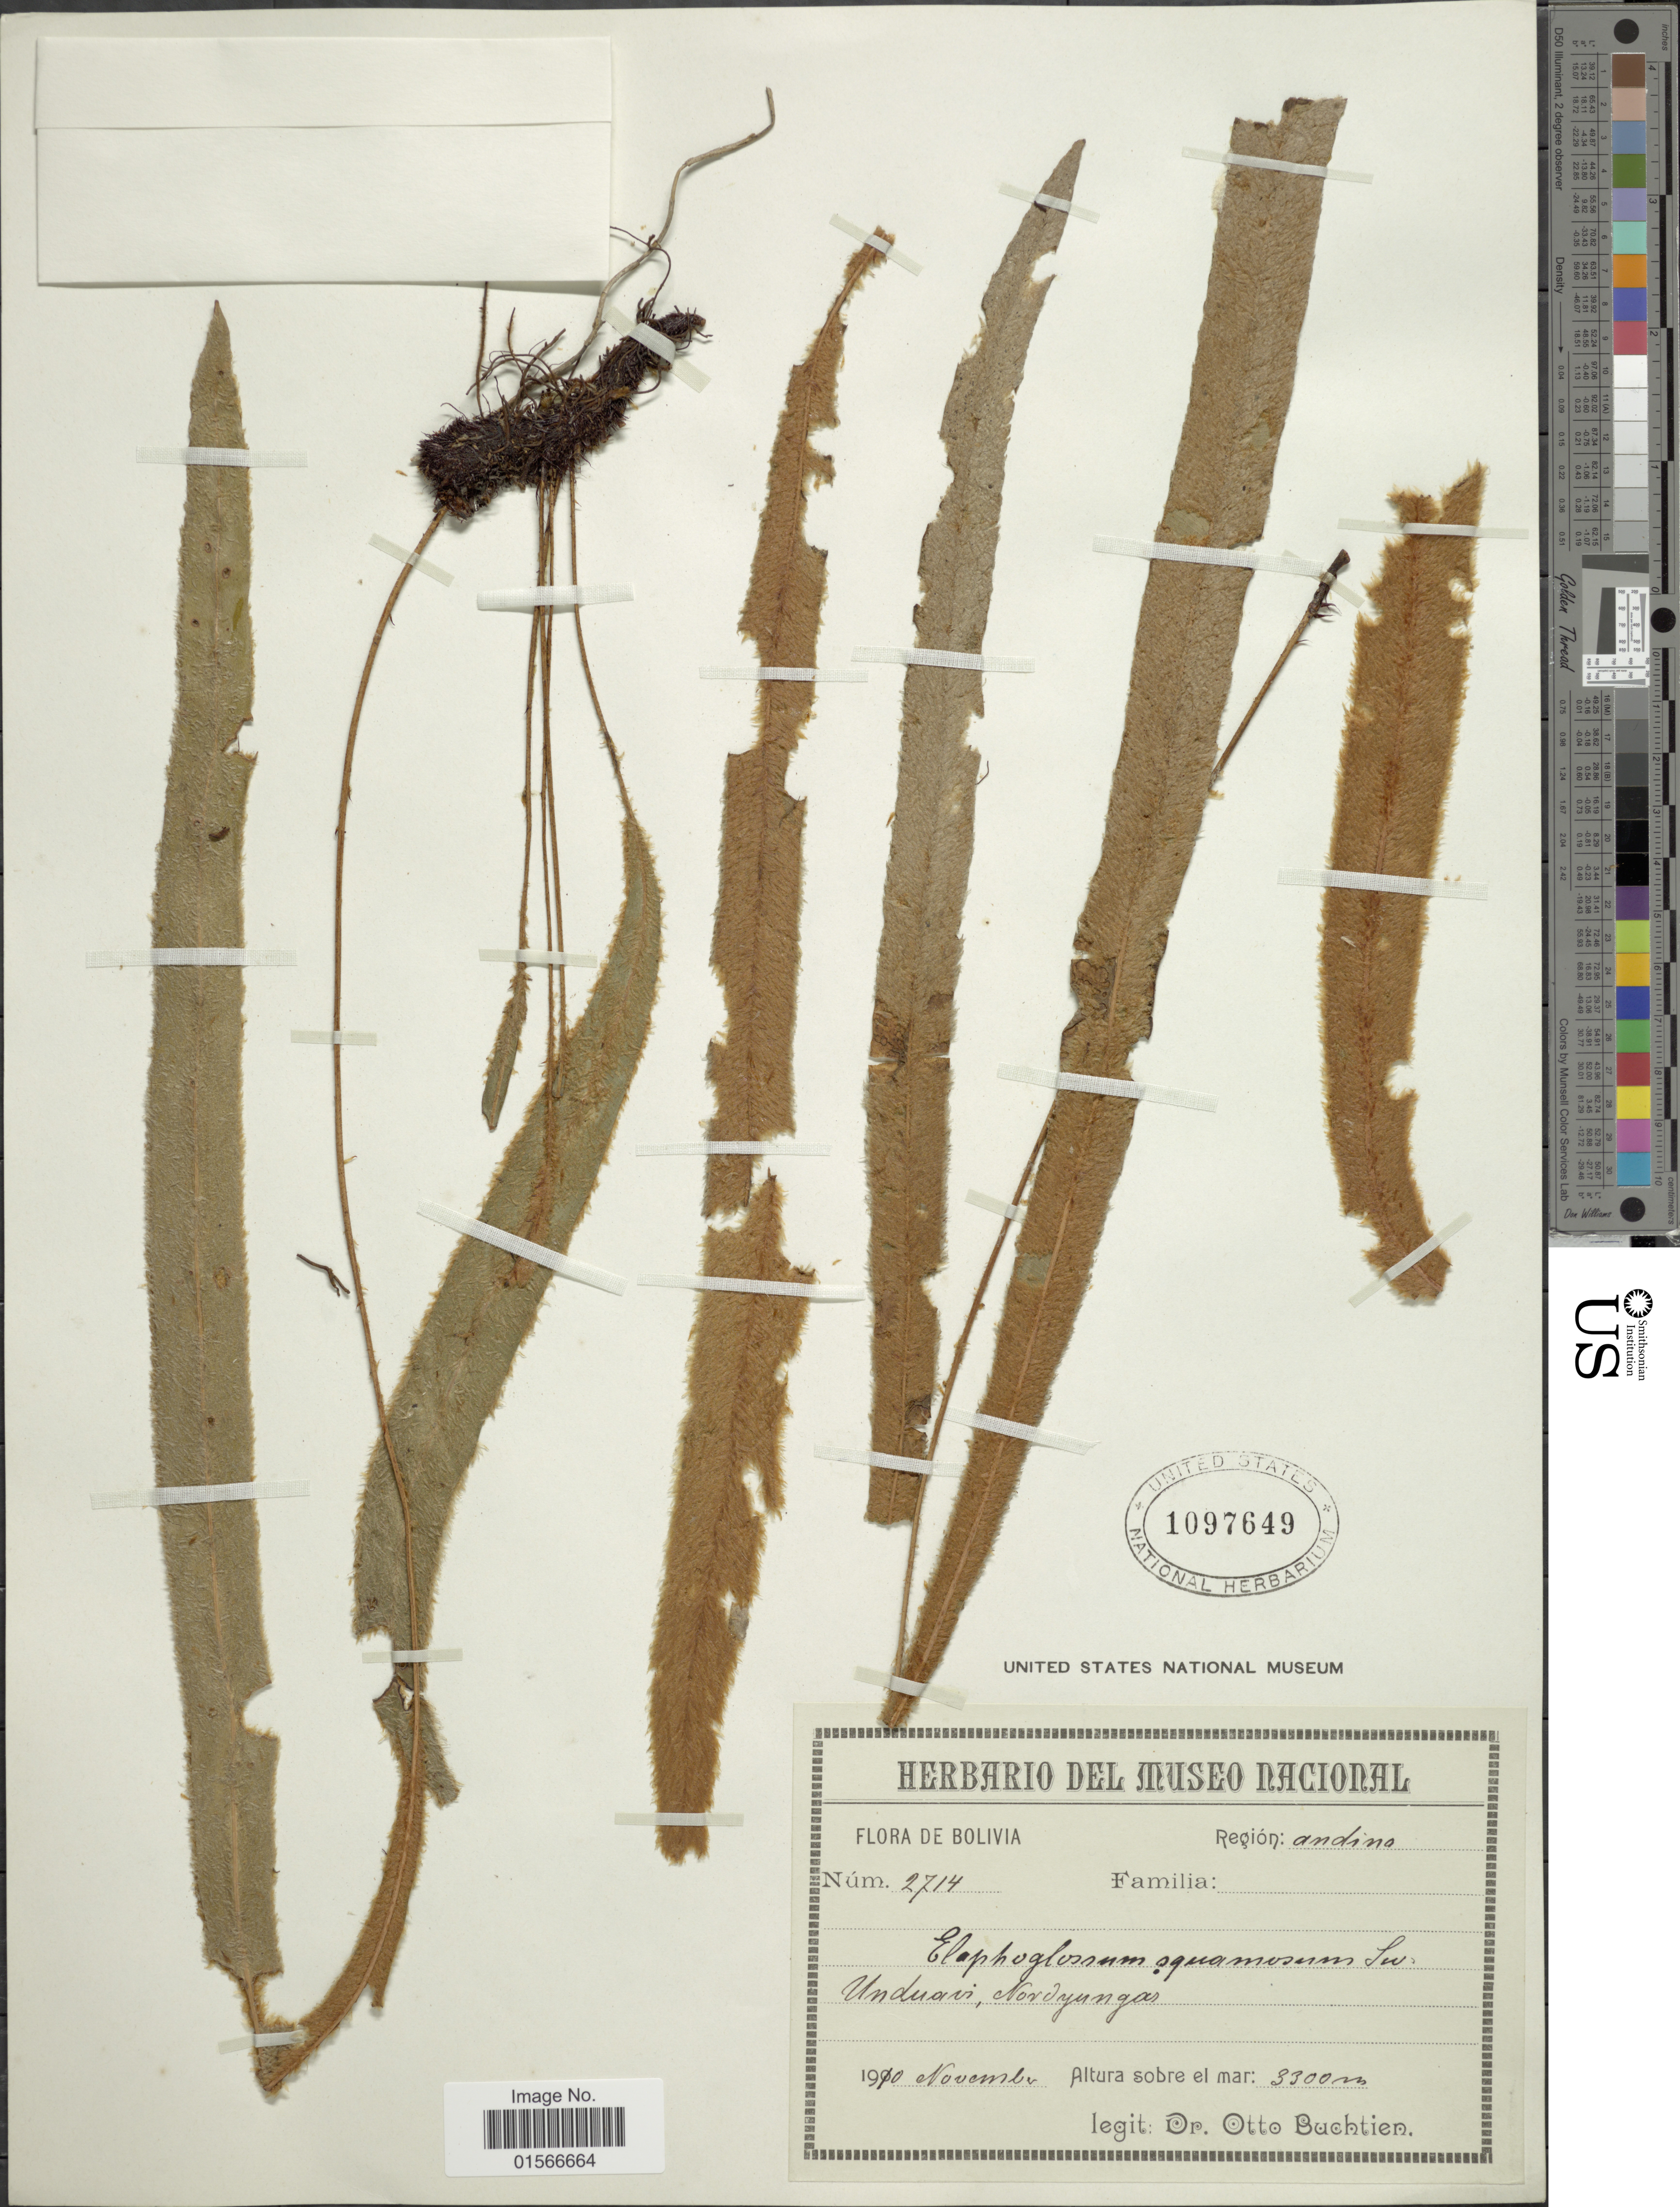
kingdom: Plantae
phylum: Tracheophyta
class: Polypodiopsida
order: Polypodiales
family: Dryopteridaceae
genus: Elaphoglossum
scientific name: Elaphoglossum hirtum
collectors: O. Buchtien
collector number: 2714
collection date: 1910-11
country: Bolivia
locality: Unduavi, Nordyungas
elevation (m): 3300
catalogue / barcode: US 1097649